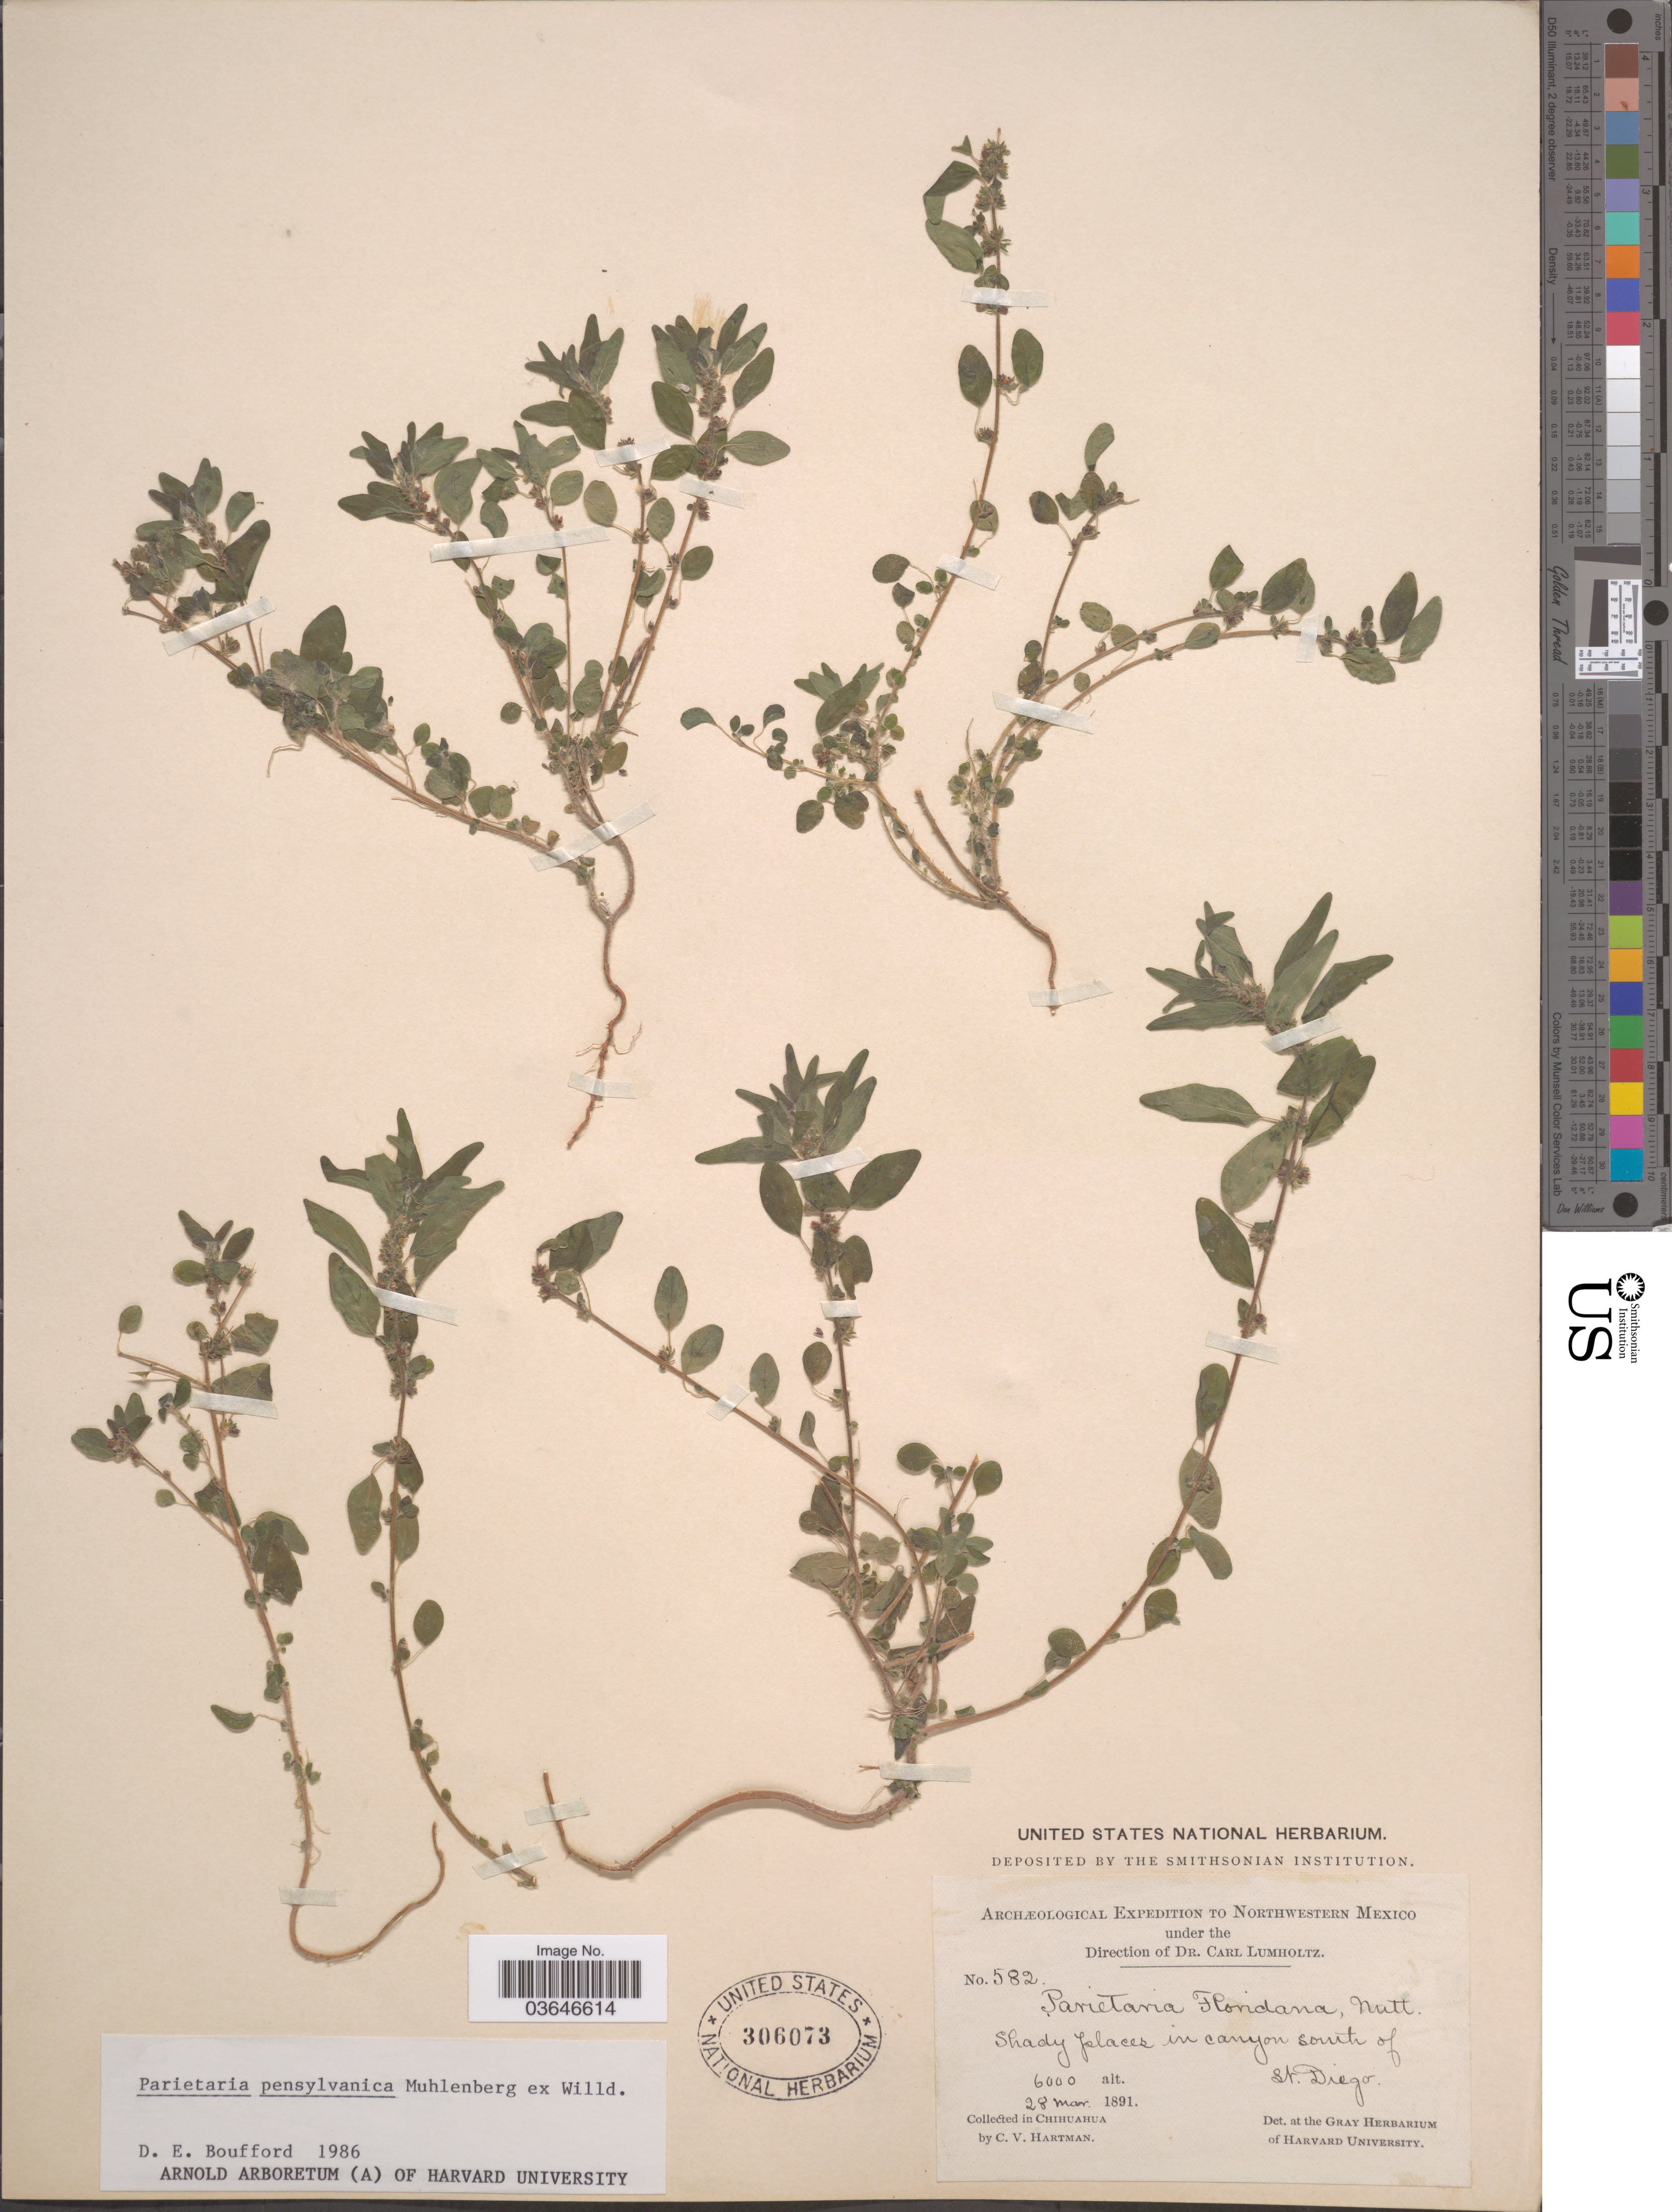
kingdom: Plantae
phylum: Tracheophyta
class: Magnoliopsida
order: Rosales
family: Urticaceae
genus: Parietaria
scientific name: Parietaria pensylvanica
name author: Muhl. ex Willd.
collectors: C. V. Hartman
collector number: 582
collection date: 1891-03-28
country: Mexico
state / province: Chihuahua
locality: Shady places in canyon south of St. Diego.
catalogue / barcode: US 306073